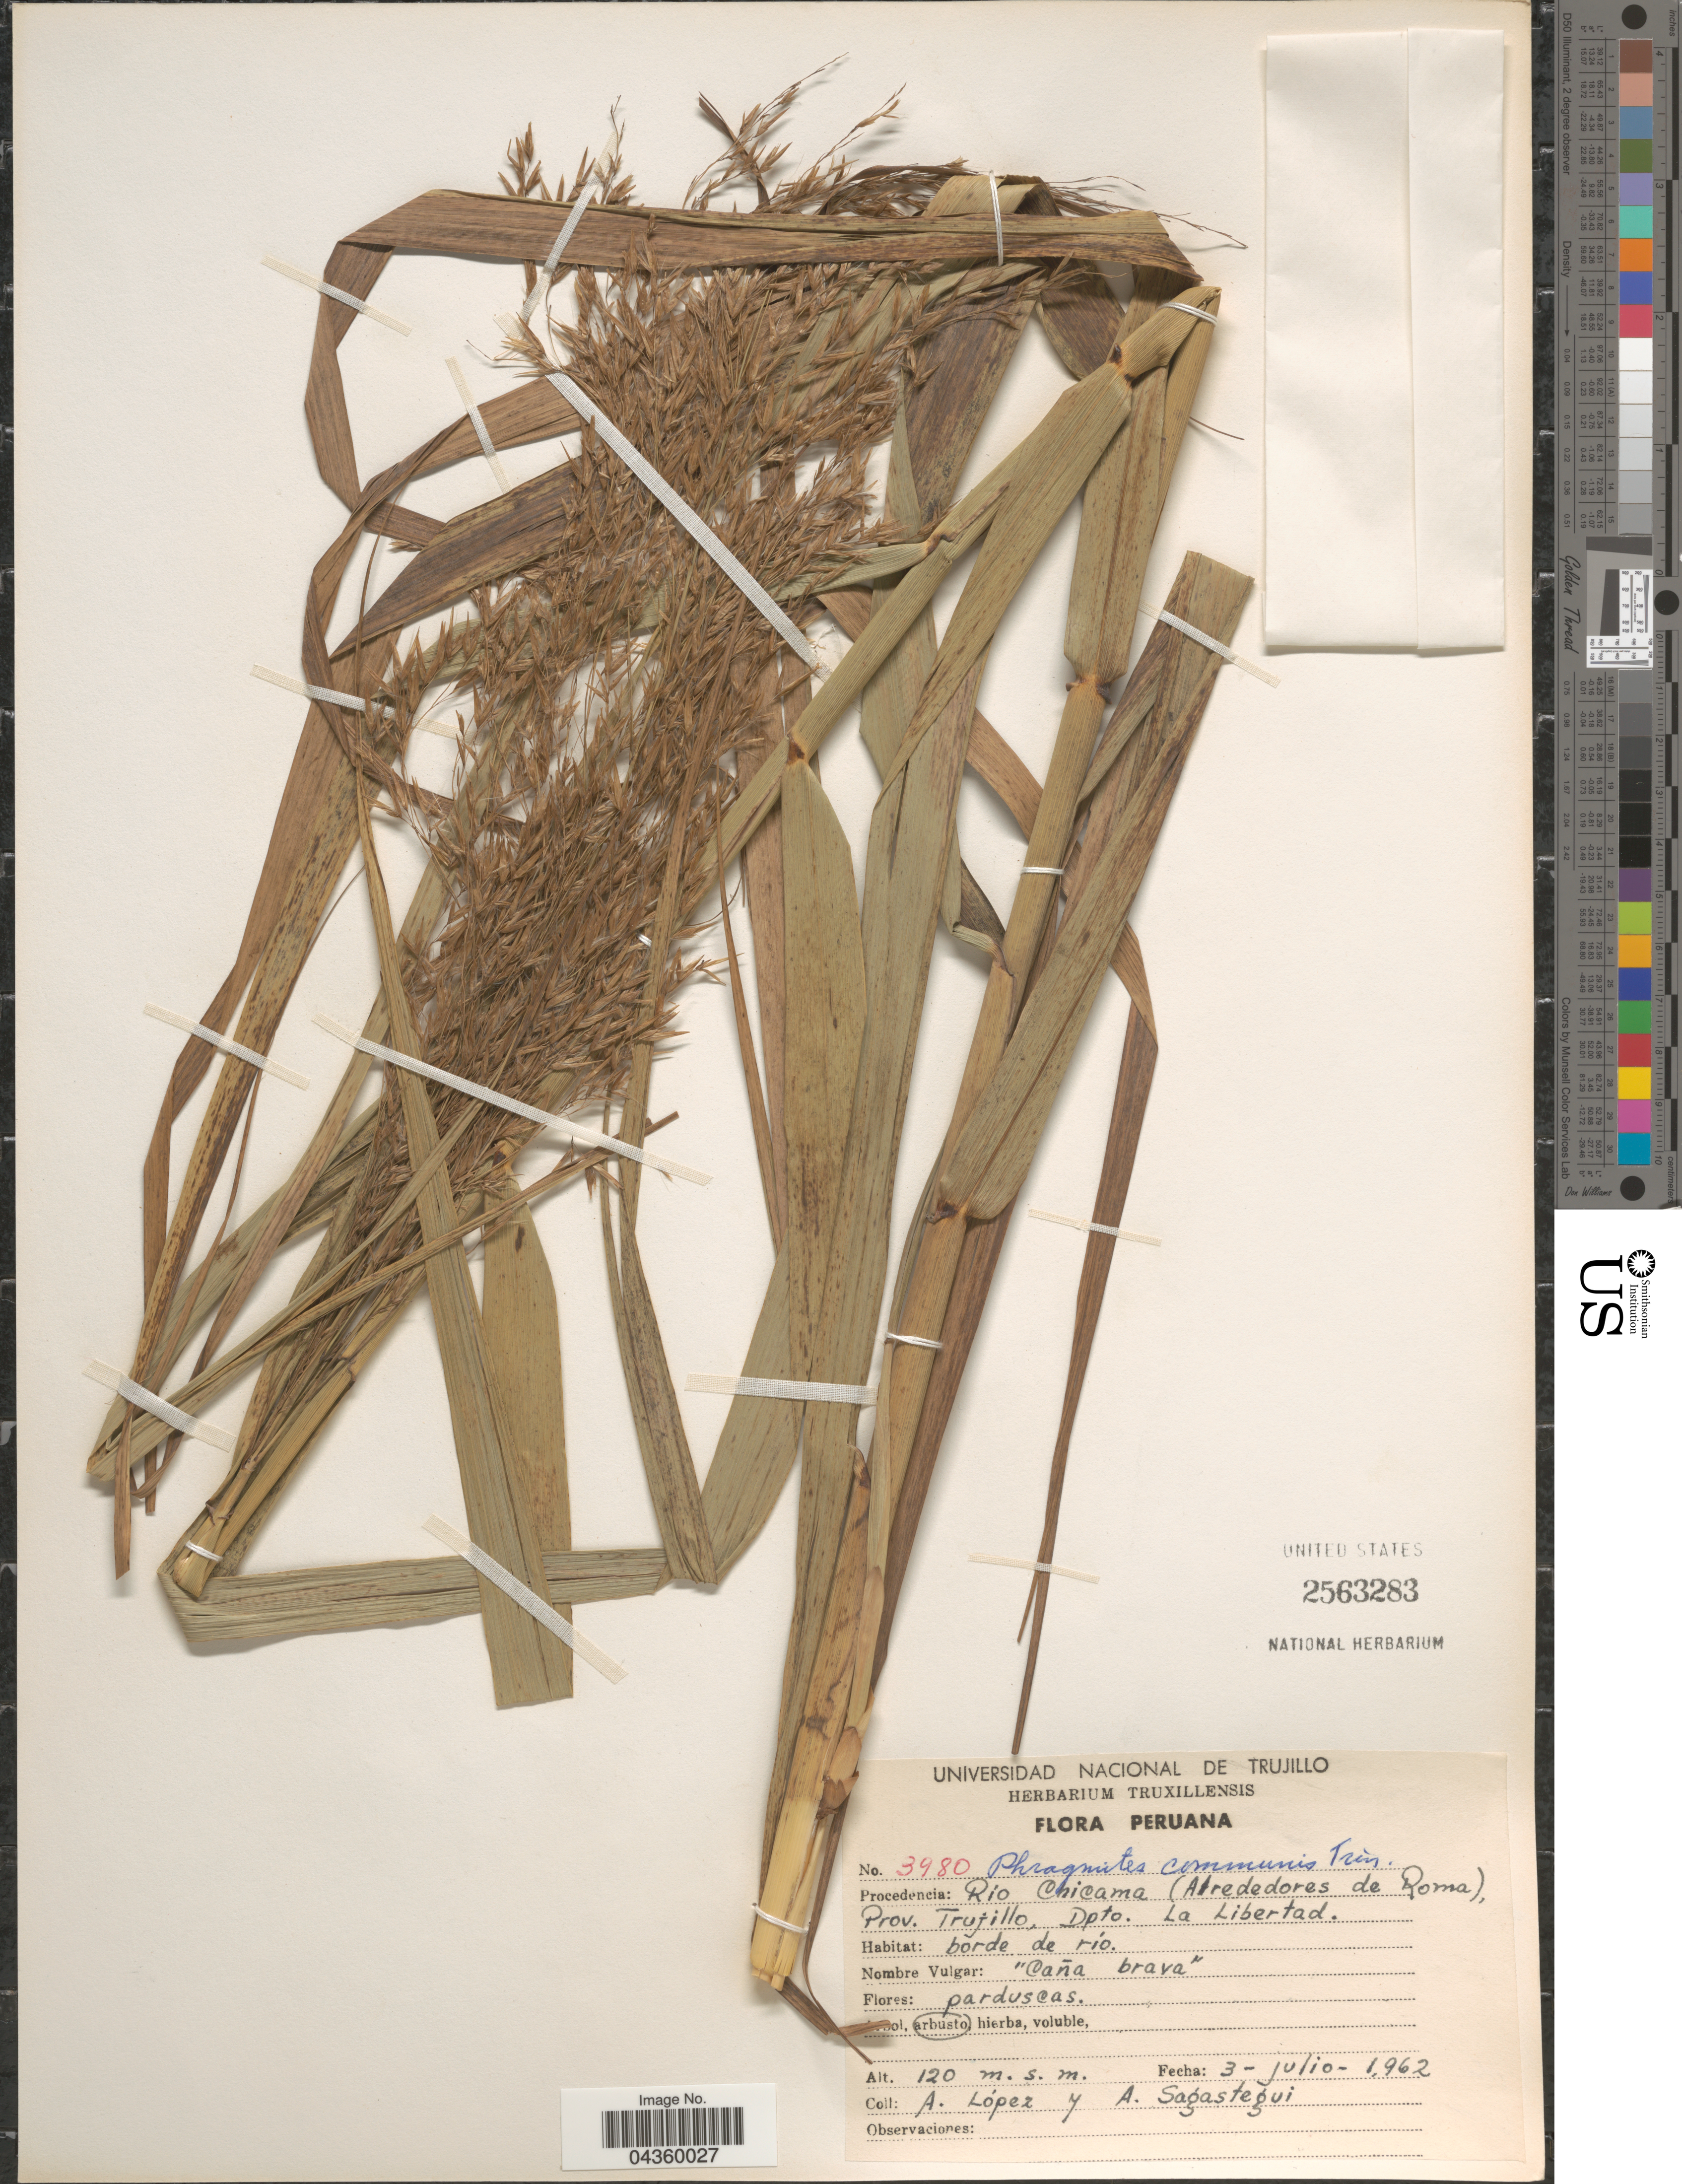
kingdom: Plantae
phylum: Tracheophyta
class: Liliopsida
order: Poales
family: Poaceae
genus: Phragmites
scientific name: Phragmites australis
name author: (Cav.) Trin. ex Steud.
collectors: A. López & A. Sagastegui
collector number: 3980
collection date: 1962-07-03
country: Venezuela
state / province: Trujillo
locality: Rio Chicama (Alrededores de Roma). Dpto. La Libertad.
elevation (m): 120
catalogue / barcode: US 2563283